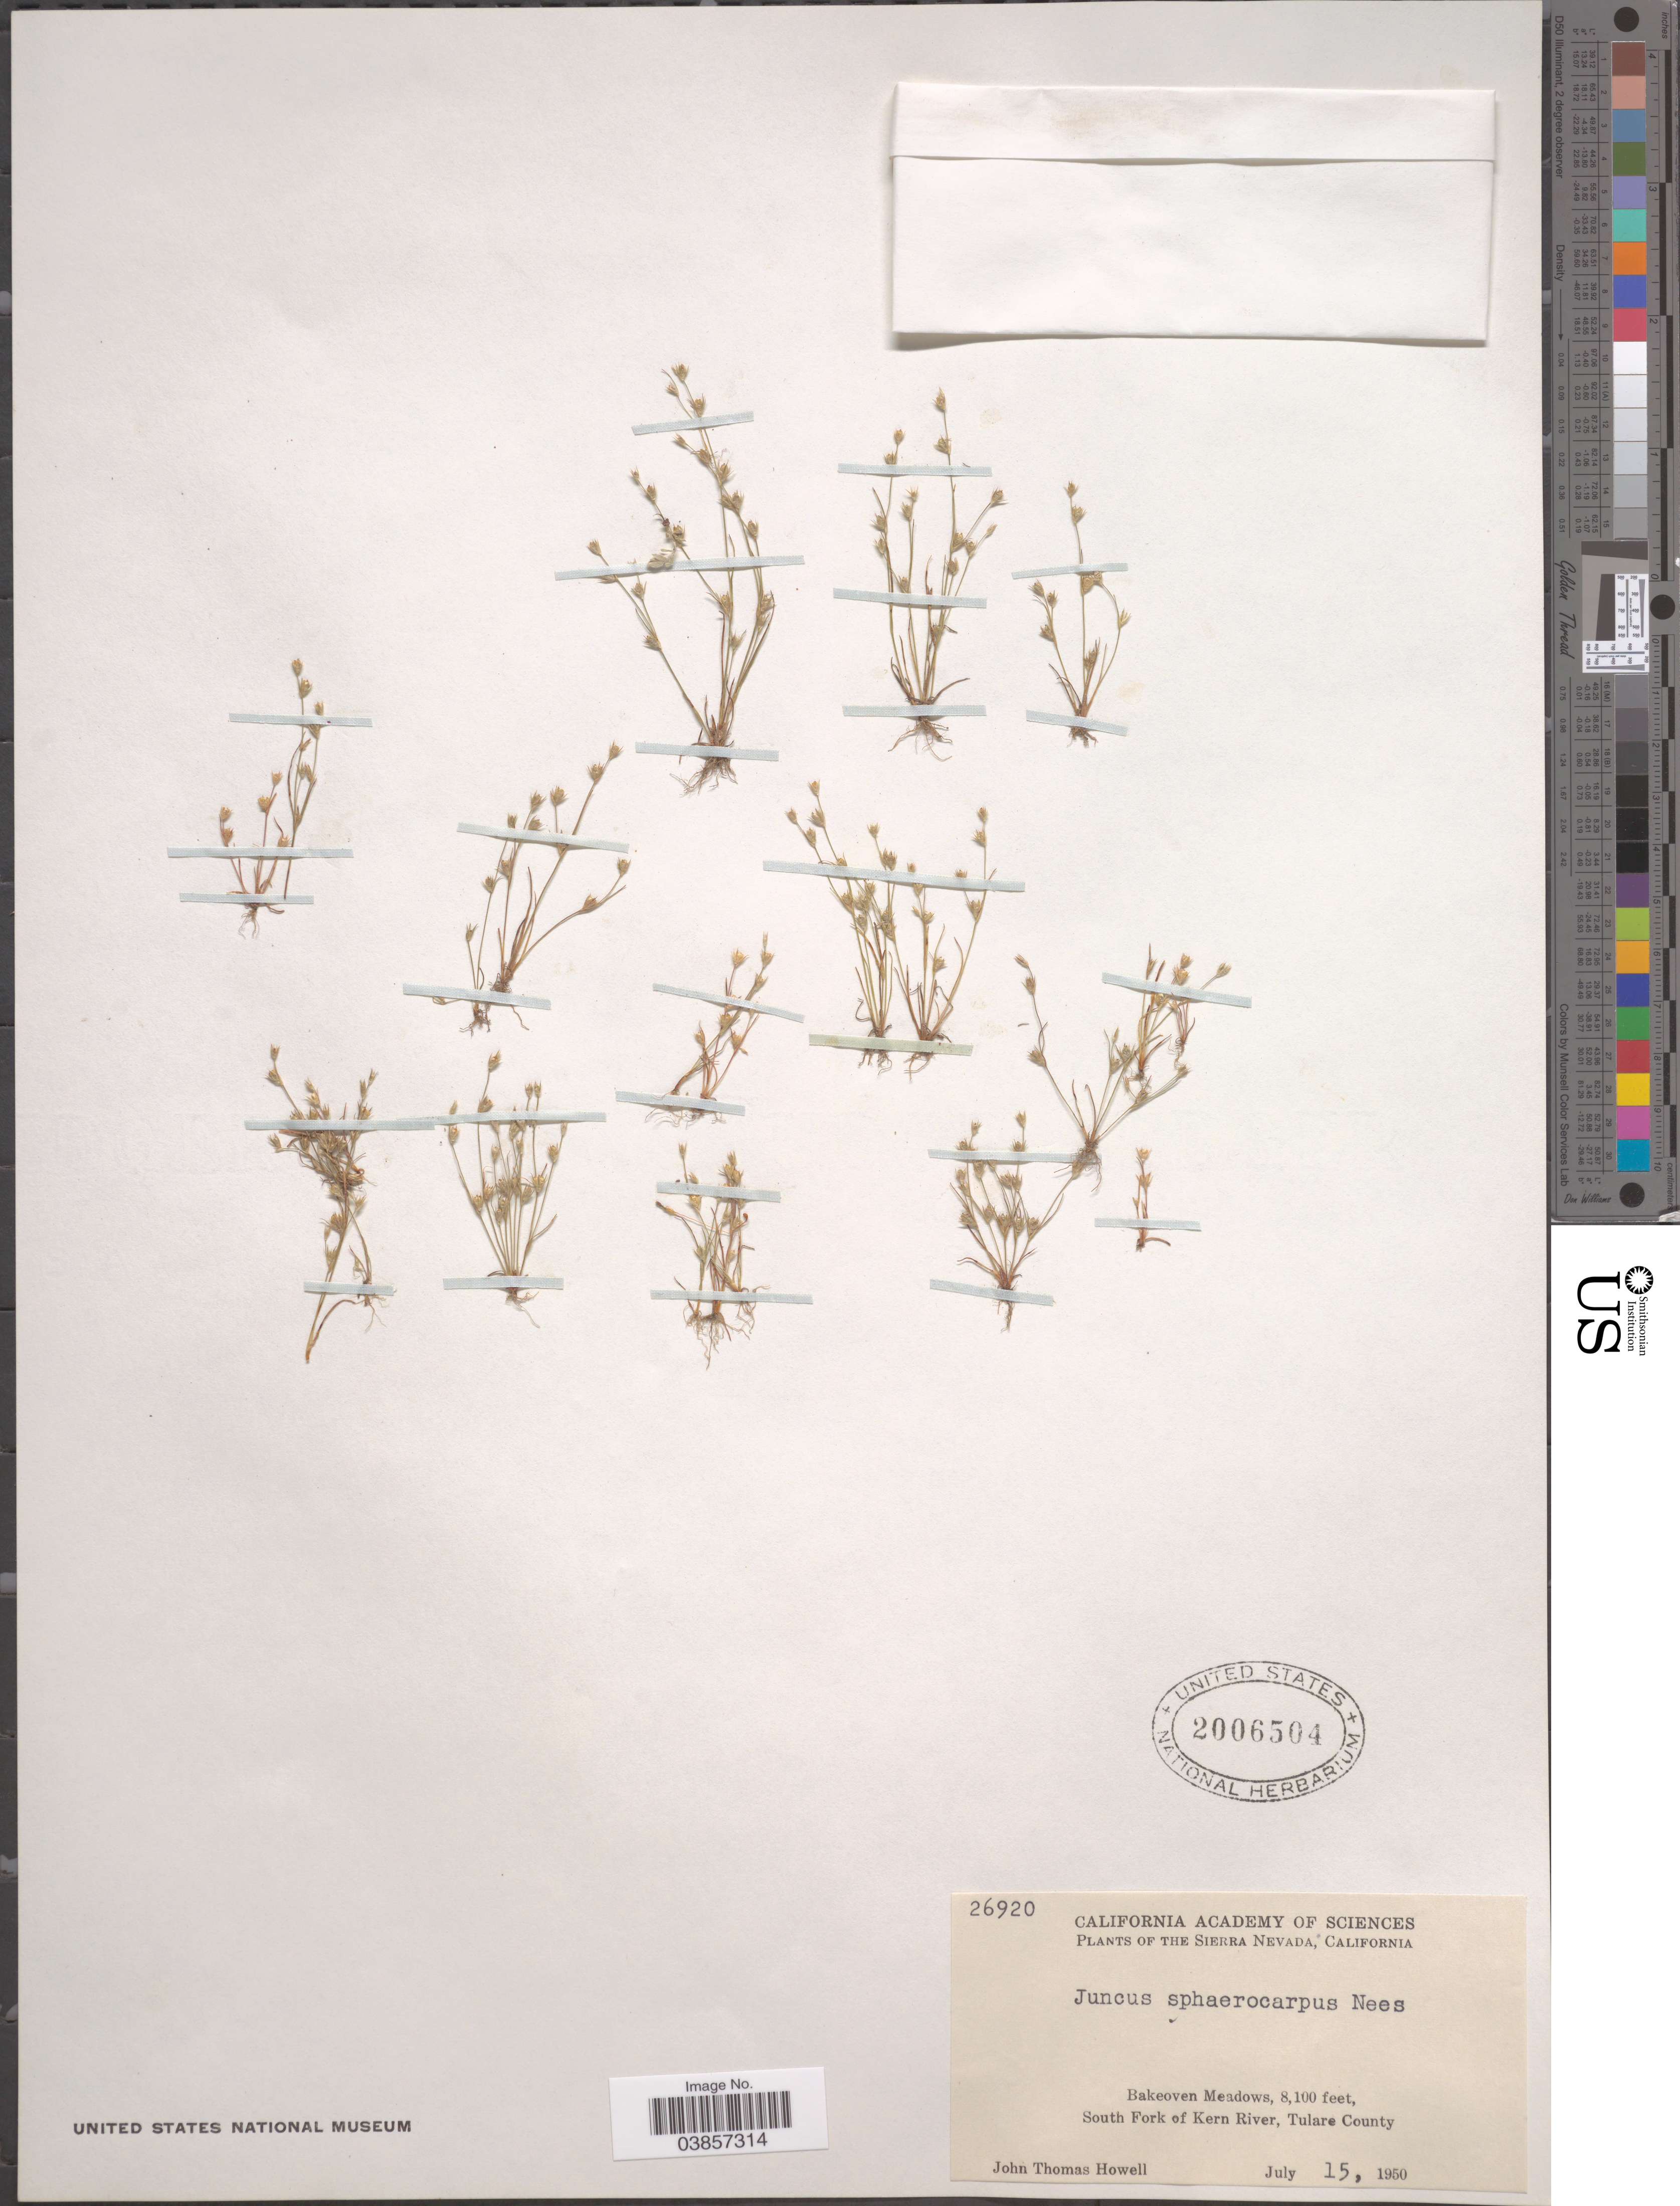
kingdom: Plantae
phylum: Tracheophyta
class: Liliopsida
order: Poales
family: Juncaceae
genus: Juncus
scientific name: Juncus sphaerocarpus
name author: Nees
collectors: J. T. Howell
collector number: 26920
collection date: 1950-07-15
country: United States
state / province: California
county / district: Tulare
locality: The Sierra Nevada. Bakeoven Meadows, South Fork of Kern River, Tulare County.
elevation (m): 2469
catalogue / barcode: US 2006504